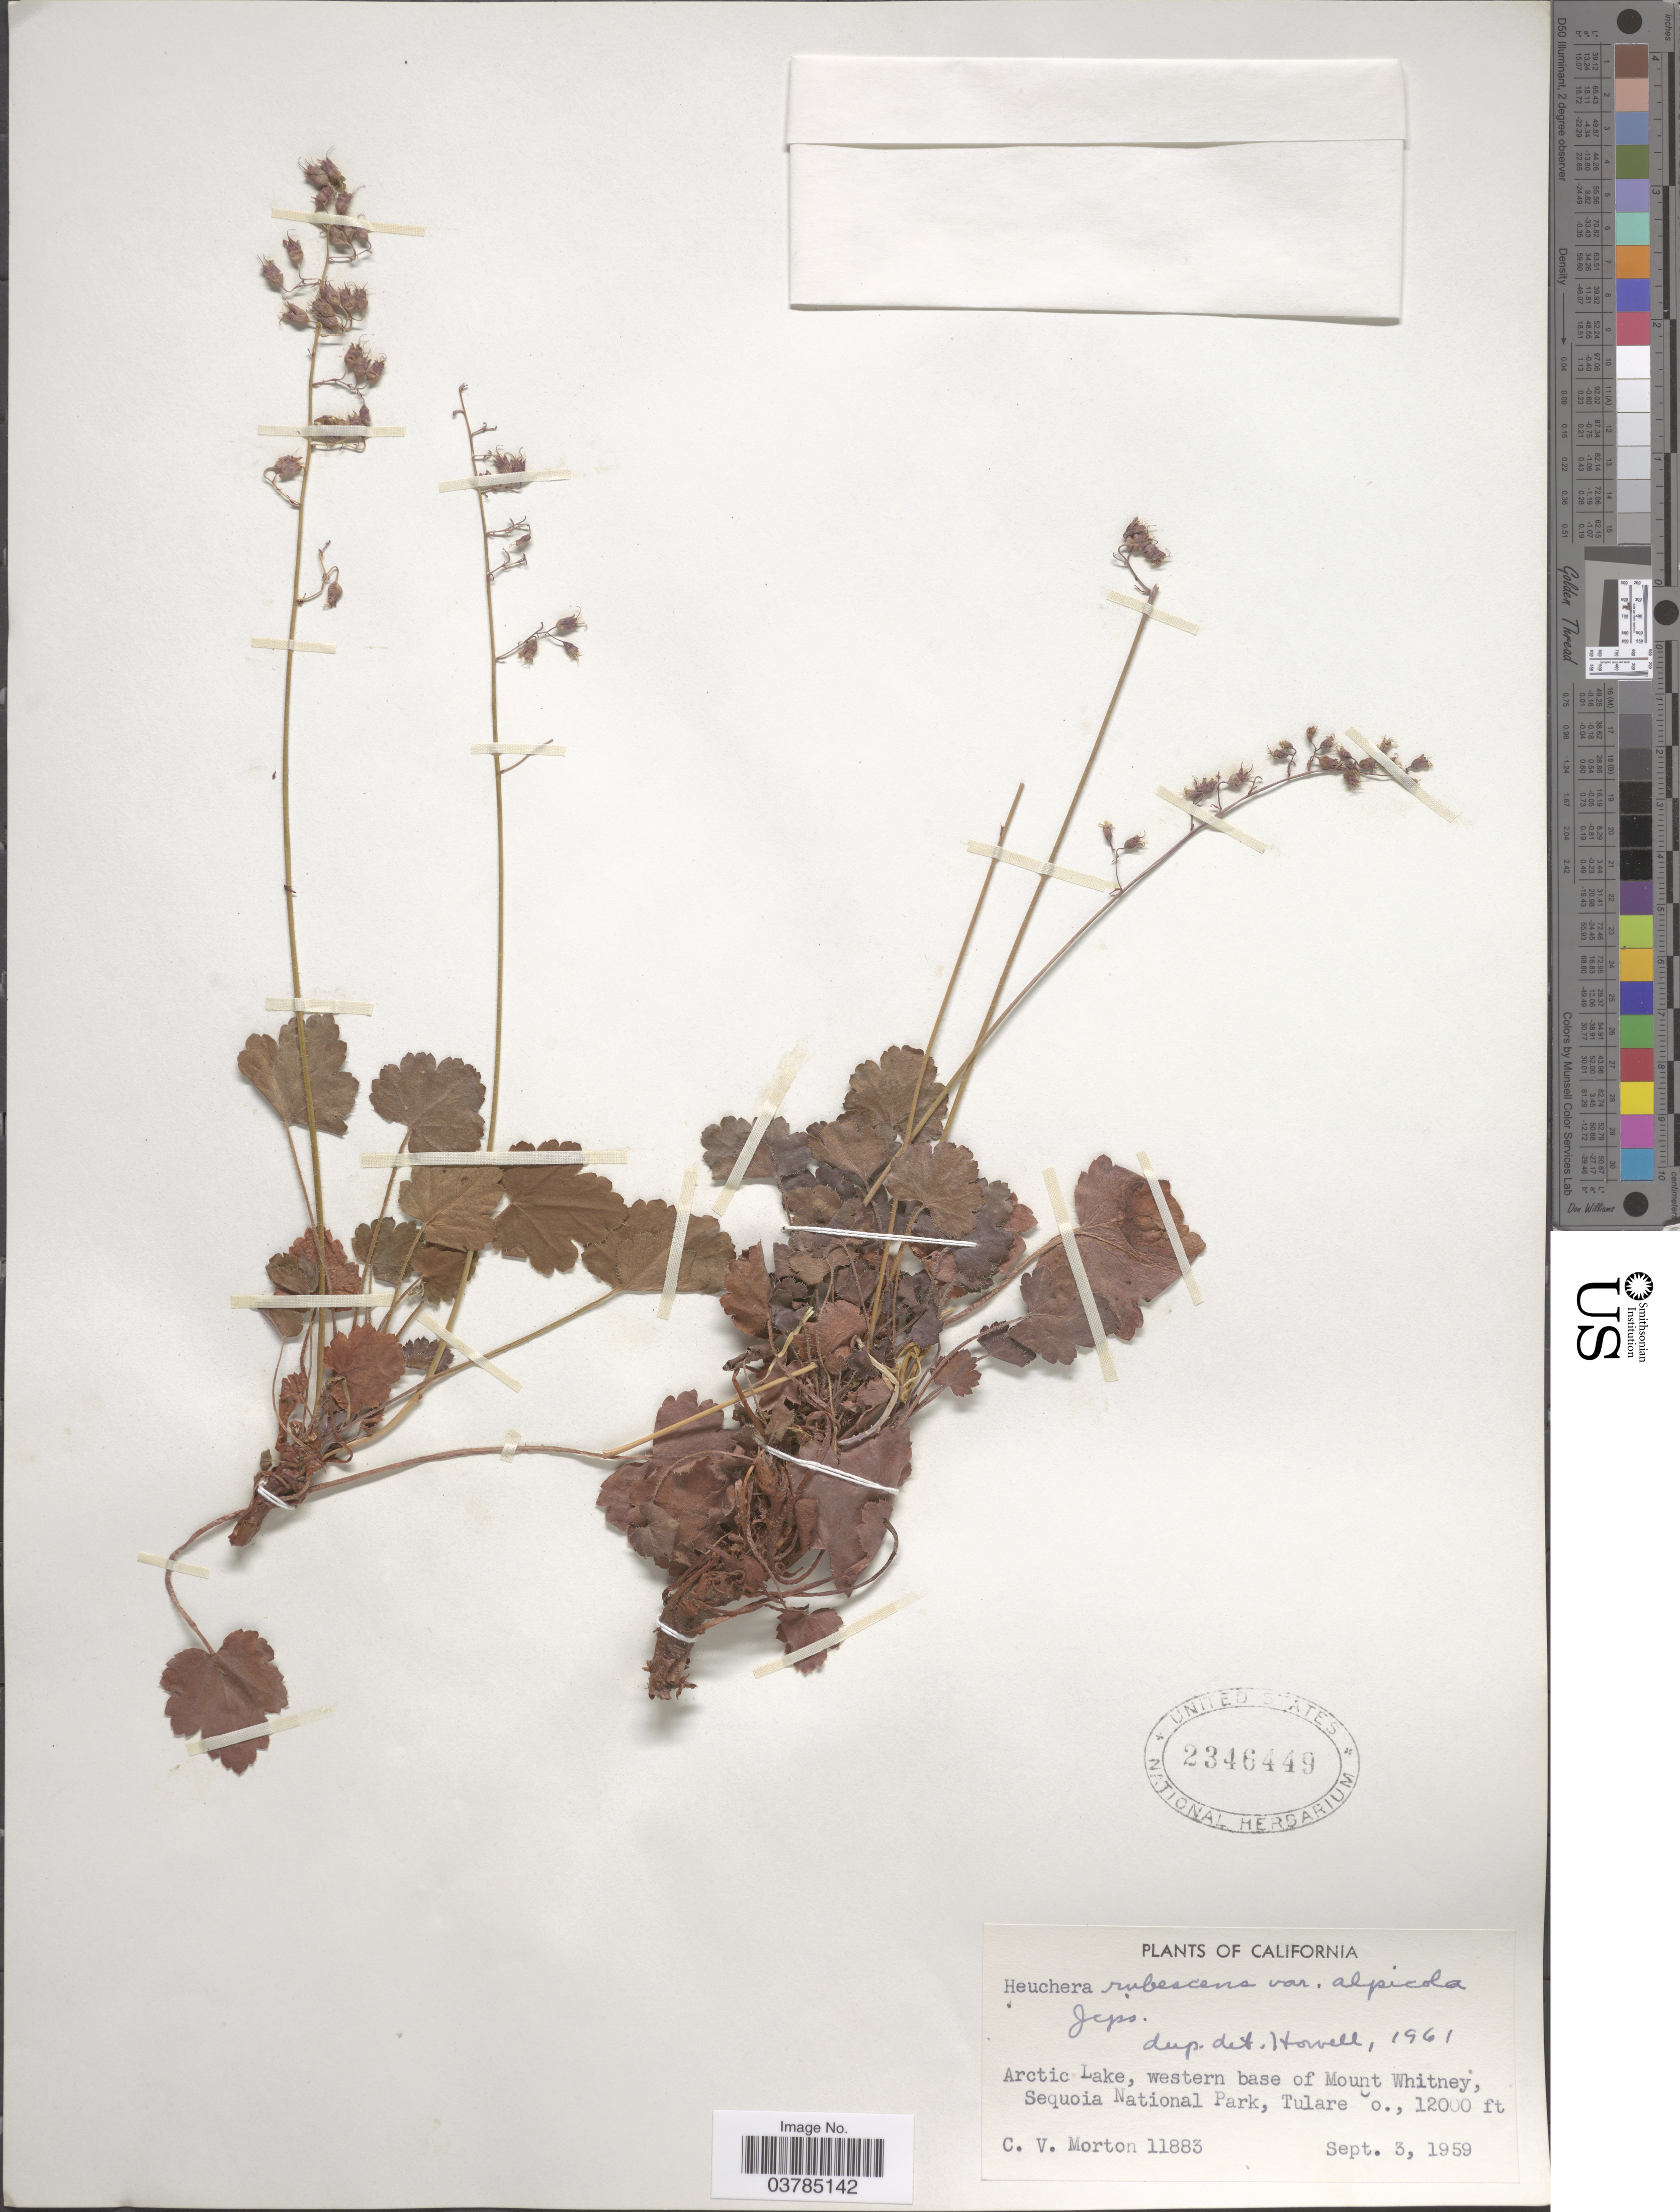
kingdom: Plantae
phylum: Tracheophyta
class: Magnoliopsida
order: Saxifragales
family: Saxifragaceae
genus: Heuchera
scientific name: Heuchera rubescens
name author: Torr.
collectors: C. V. Morton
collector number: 11883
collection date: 1959-09-03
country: United States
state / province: California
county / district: Tulare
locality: Arctic Lake, western base of Mount Whitney, Sequoia National Park, Tulare Co.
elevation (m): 3658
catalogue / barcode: US 2346449